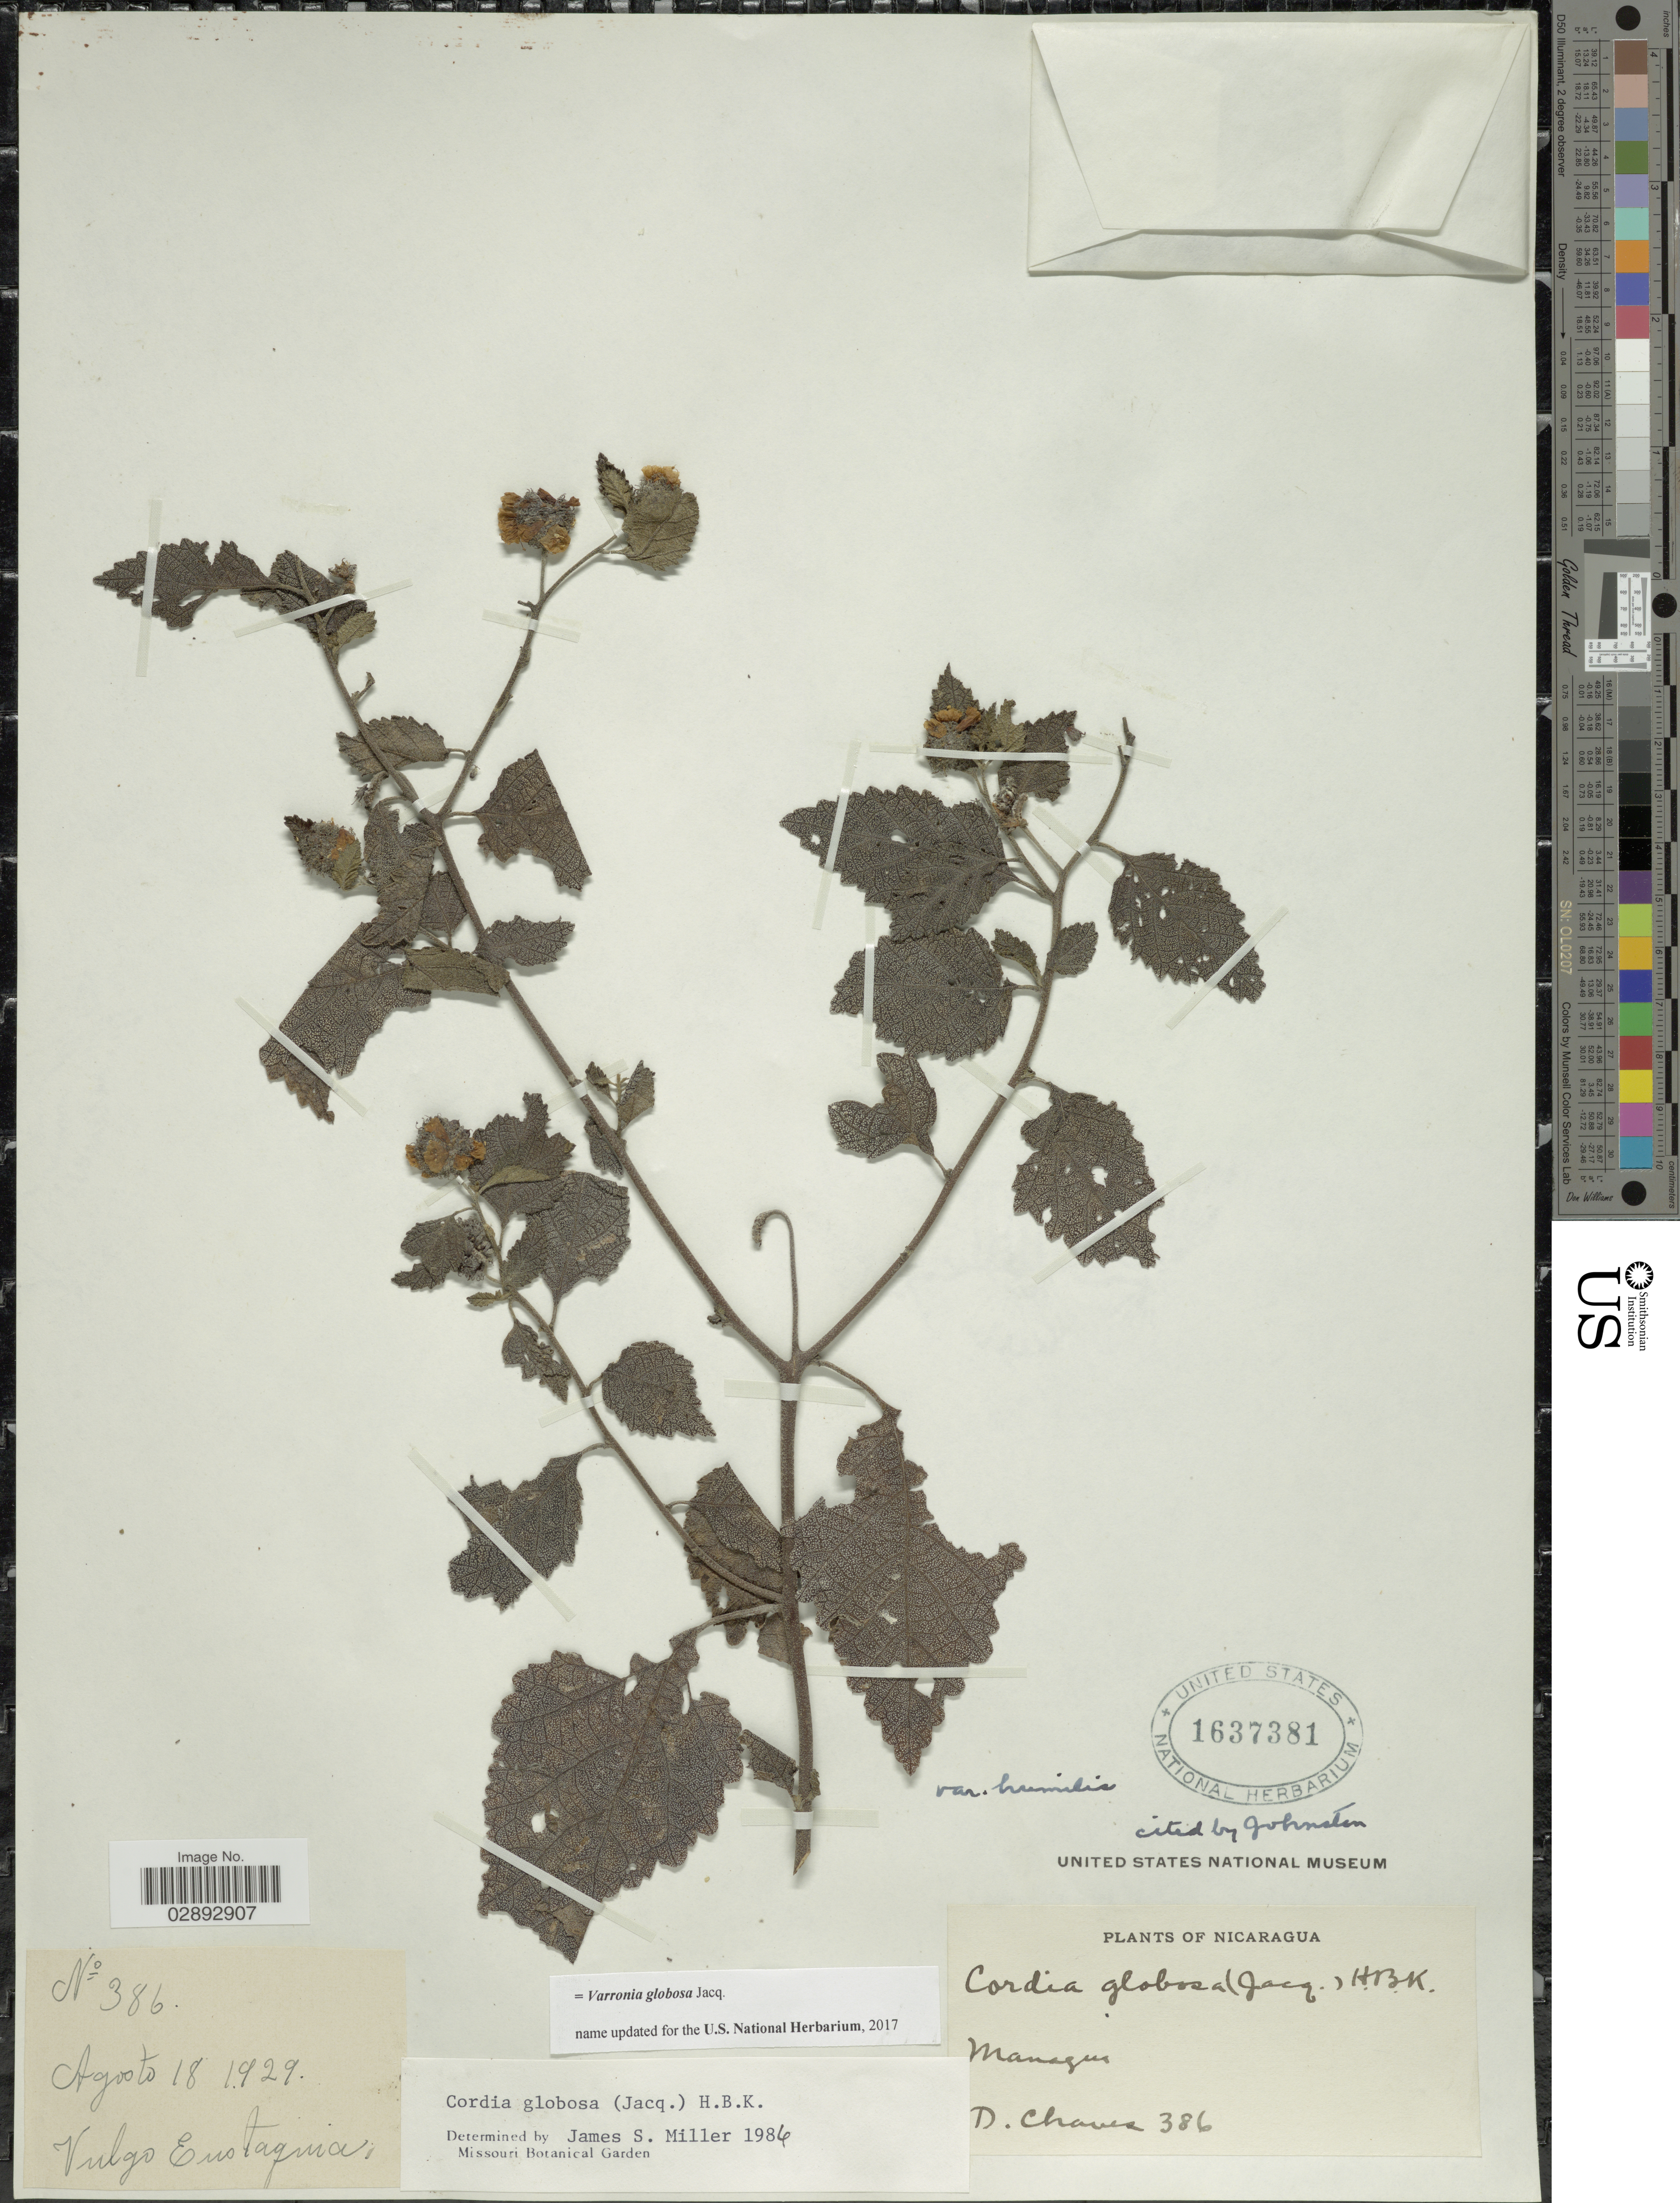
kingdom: Plantae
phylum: Tracheophyta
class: Magnoliopsida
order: Boraginales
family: Cordiaceae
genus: Varronia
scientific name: Varronia globosa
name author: Jacq.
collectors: D. Chaves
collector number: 386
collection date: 1929-08-18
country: Nicaragua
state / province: Managua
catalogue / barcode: US 1637381